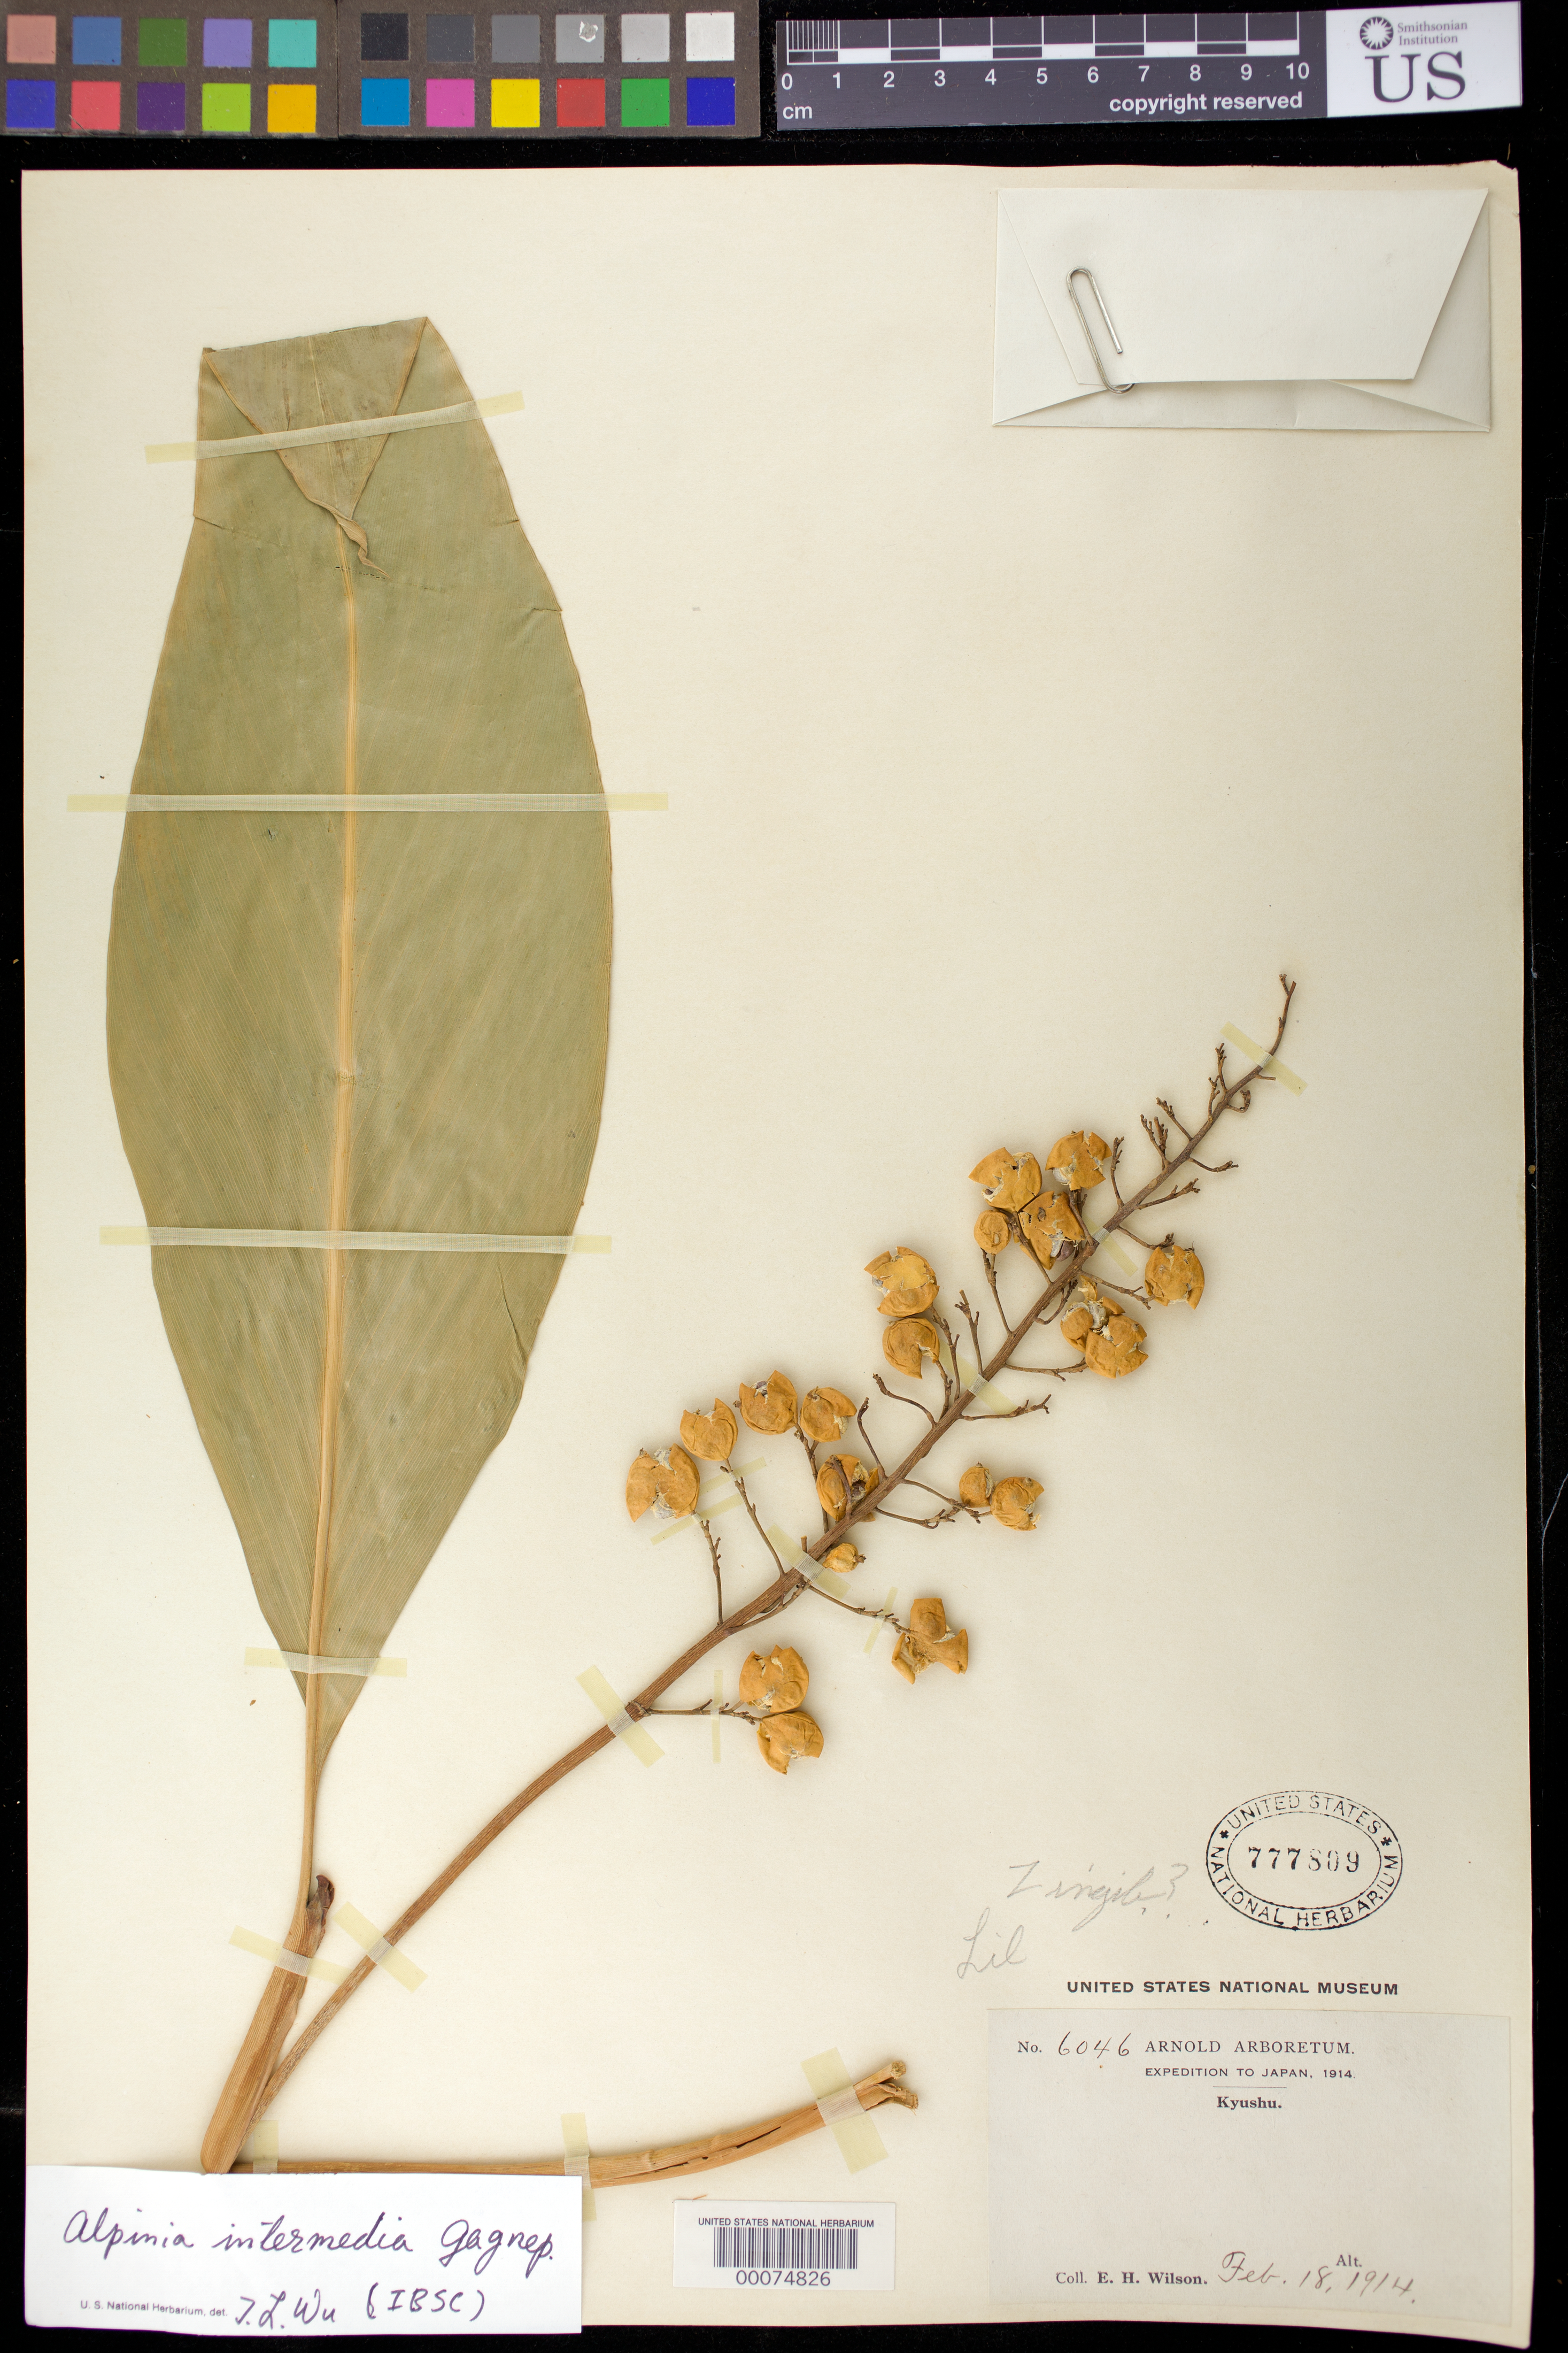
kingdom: Plantae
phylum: Tracheophyta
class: Liliopsida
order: Zingiberales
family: Zingiberaceae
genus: Alpinia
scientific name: Alpinia intermedia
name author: Gagnep.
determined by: Wu, Te-Ling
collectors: E. H. Wilson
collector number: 6046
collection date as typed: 18 Feb 1914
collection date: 1914-02-18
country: Japan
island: Kyushu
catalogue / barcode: US 777809